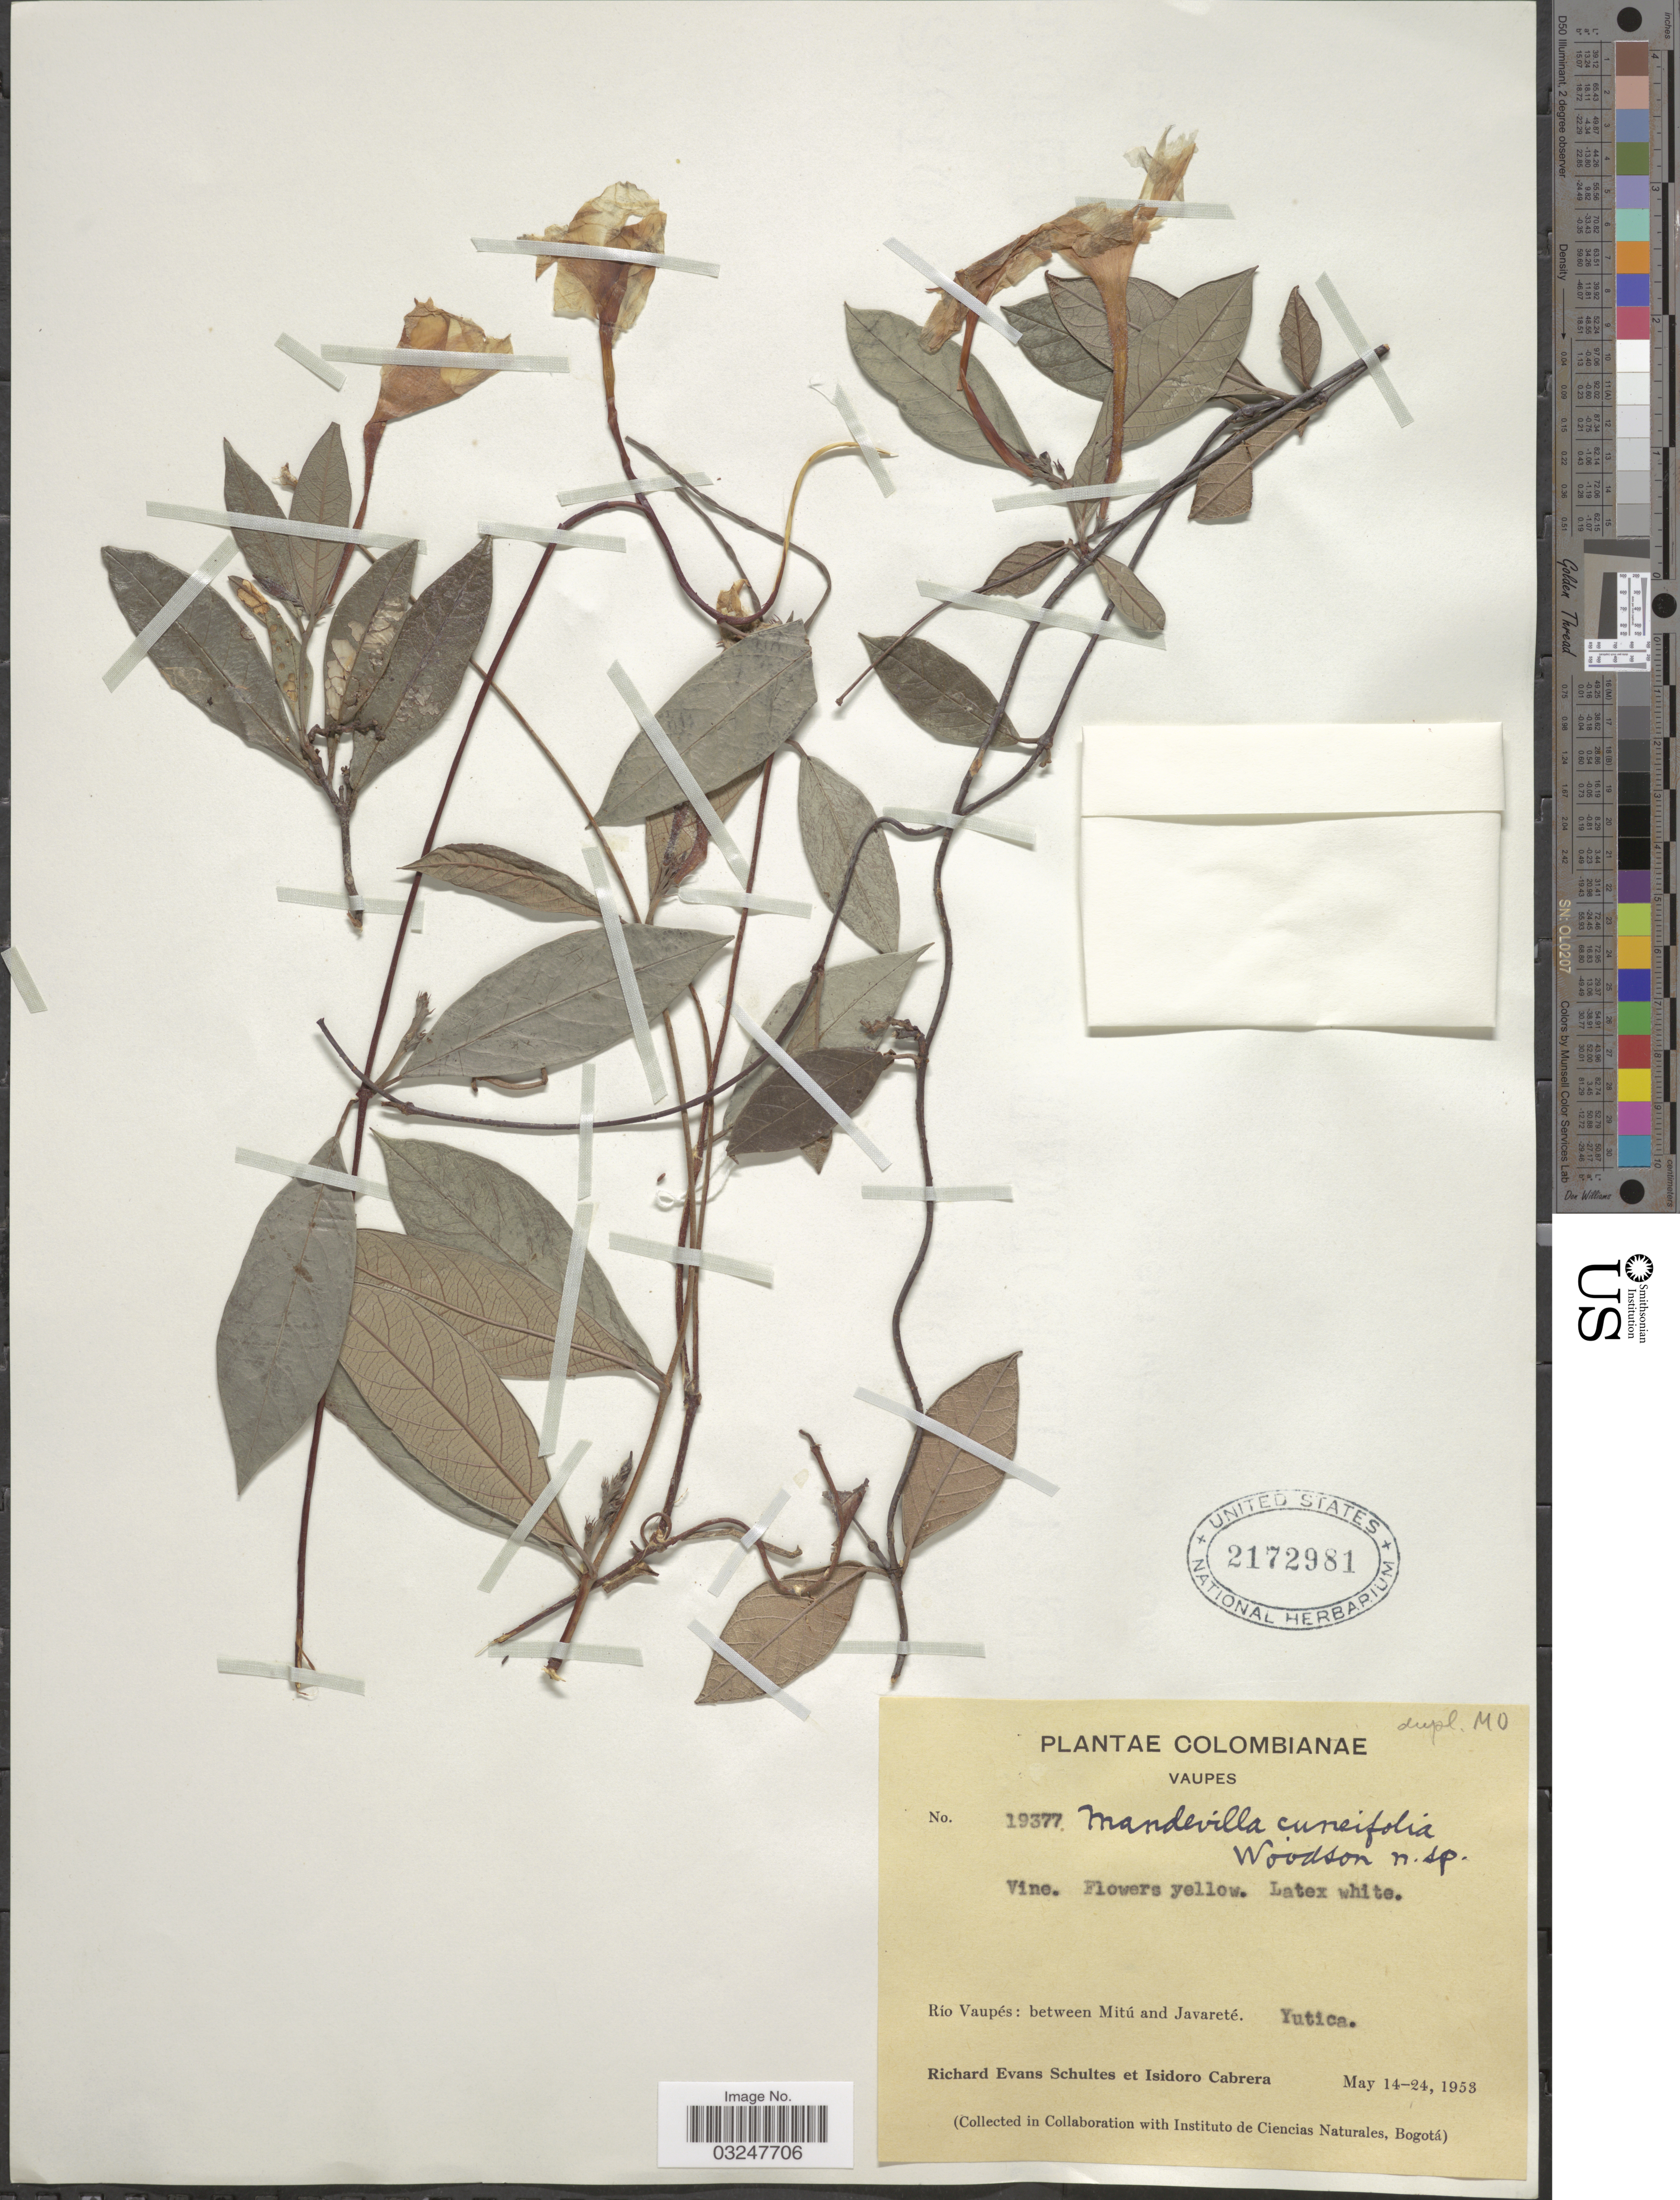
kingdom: Plantae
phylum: Tracheophyta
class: Magnoliopsida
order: Gentianales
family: Apocynaceae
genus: Mandevilla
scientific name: Mandevilla cuneifolia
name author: Woodson & R.E. Schult.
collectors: R. E. Schultes & I. Cabrera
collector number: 19377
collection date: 1953-05-14/1953-05-24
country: Colombia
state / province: Vaupés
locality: Río Vaupés: between Mitú and Javareté, Yutica.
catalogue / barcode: US 2172981